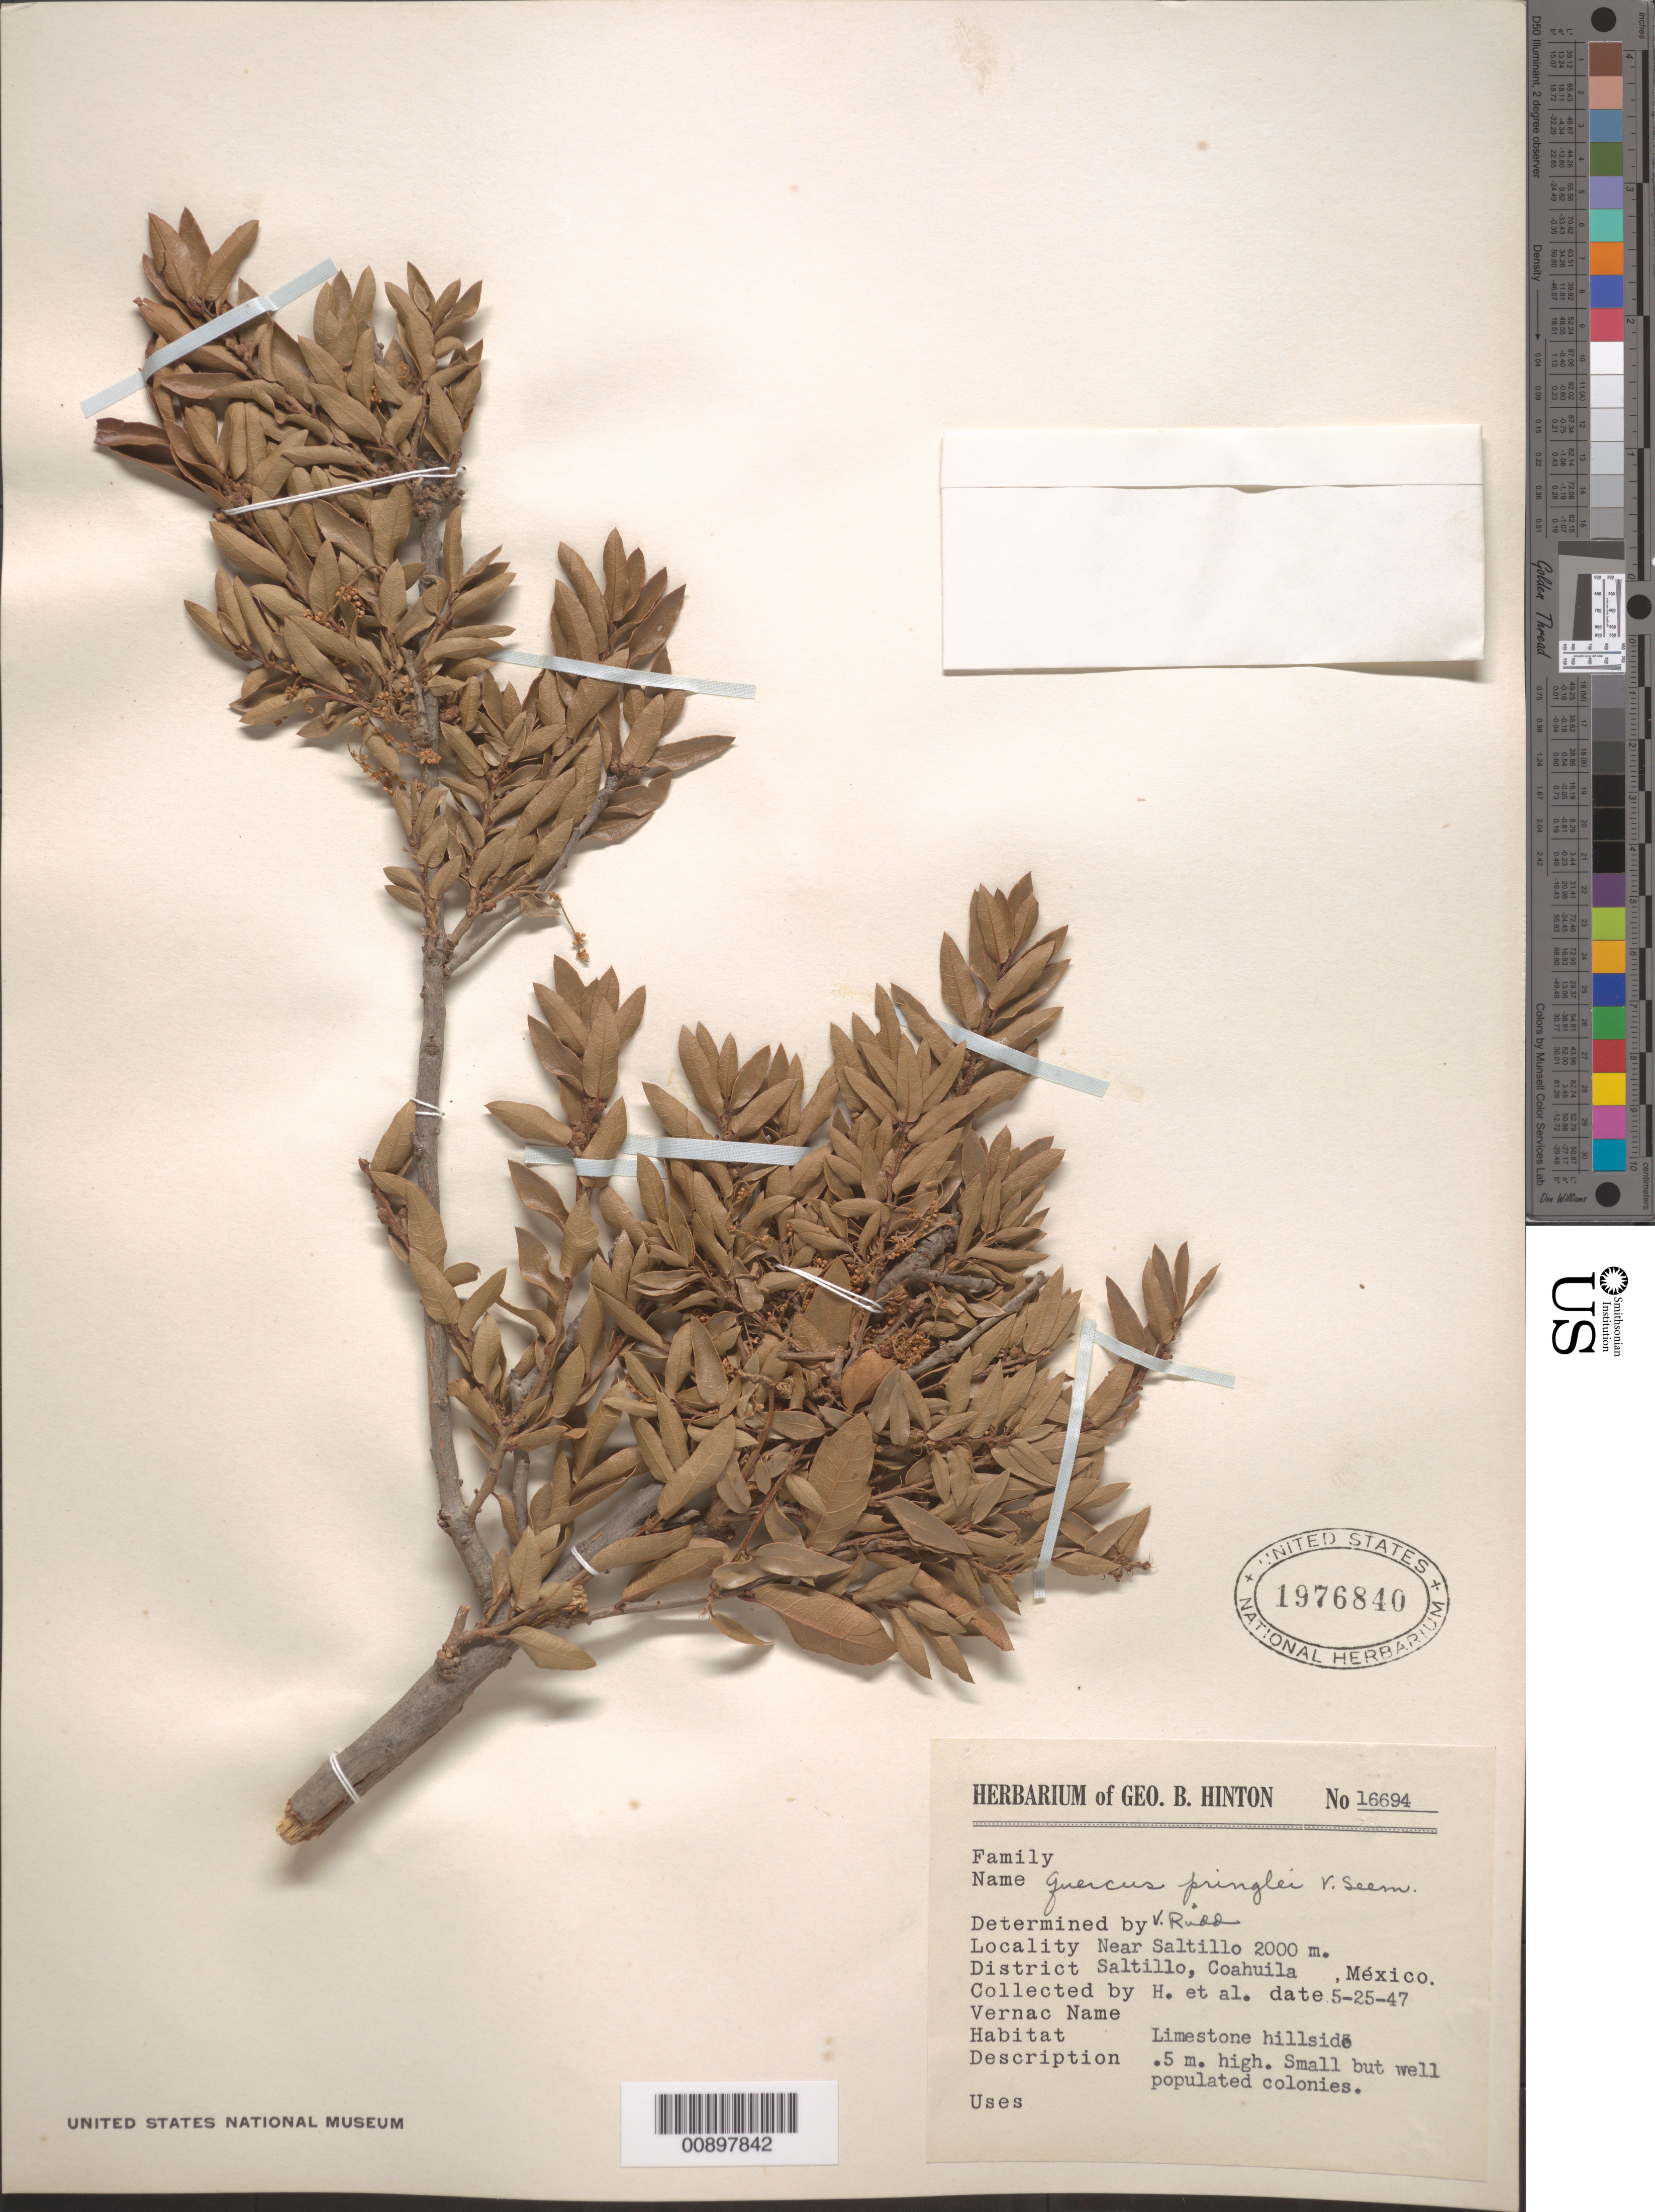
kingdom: Plantae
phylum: Tracheophyta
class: Magnoliopsida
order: Fagales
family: Fagaceae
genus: Quercus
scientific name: Quercus pringlei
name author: Seemen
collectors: G. B. Hinton & et al.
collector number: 16694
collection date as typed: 25 May 1947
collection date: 1947-05-25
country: Mexico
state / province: Coahuila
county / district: Saltillo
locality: Near Saltillo, District Saltillo, Coahuila.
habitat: Limestone hills.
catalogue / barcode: US 1976840